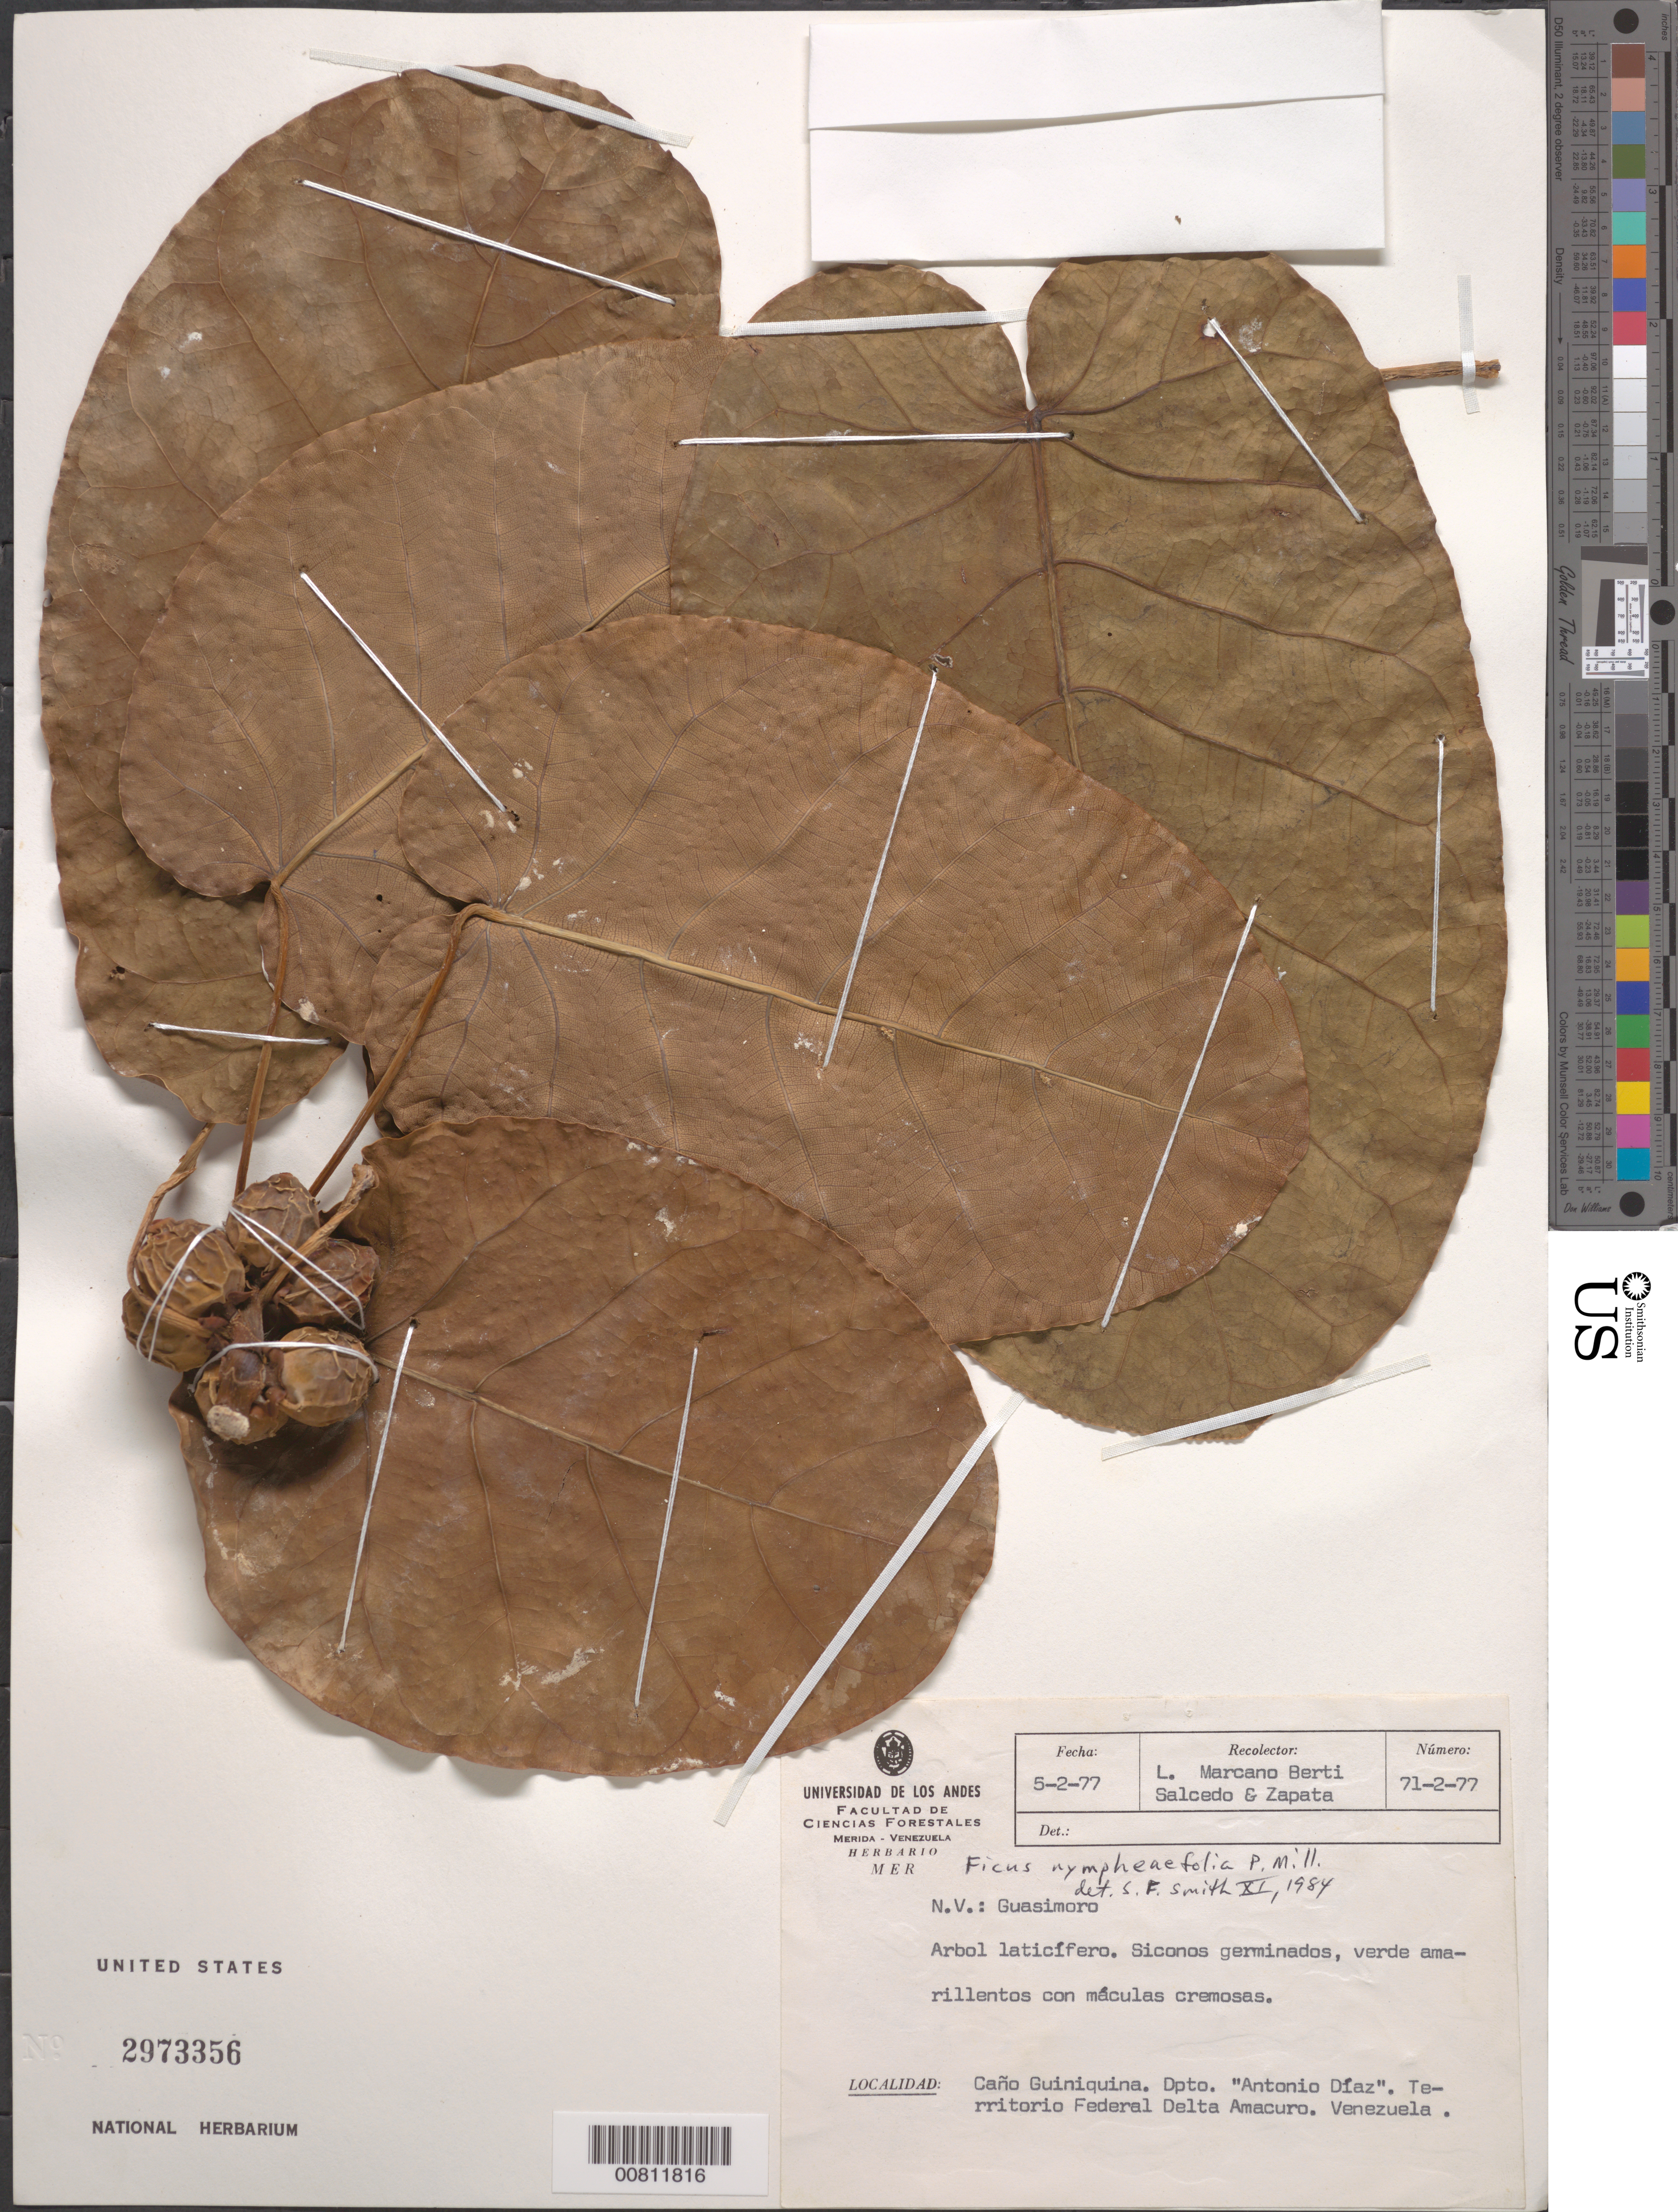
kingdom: Plantae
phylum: Tracheophyta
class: Magnoliopsida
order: Rosales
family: Moraceae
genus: Ficus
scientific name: Ficus nymphaeifolia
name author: Mill.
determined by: Smith, Stephen F., (US), NMNH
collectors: L. Marcano-Berti, P. Salcedo & -. Zapata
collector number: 71 2.77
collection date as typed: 5-Feb-77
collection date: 1977-02-05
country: Venezuela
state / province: Delta Amacuro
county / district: Antonio Díaz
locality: Caño Guiniquina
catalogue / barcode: US 2973356